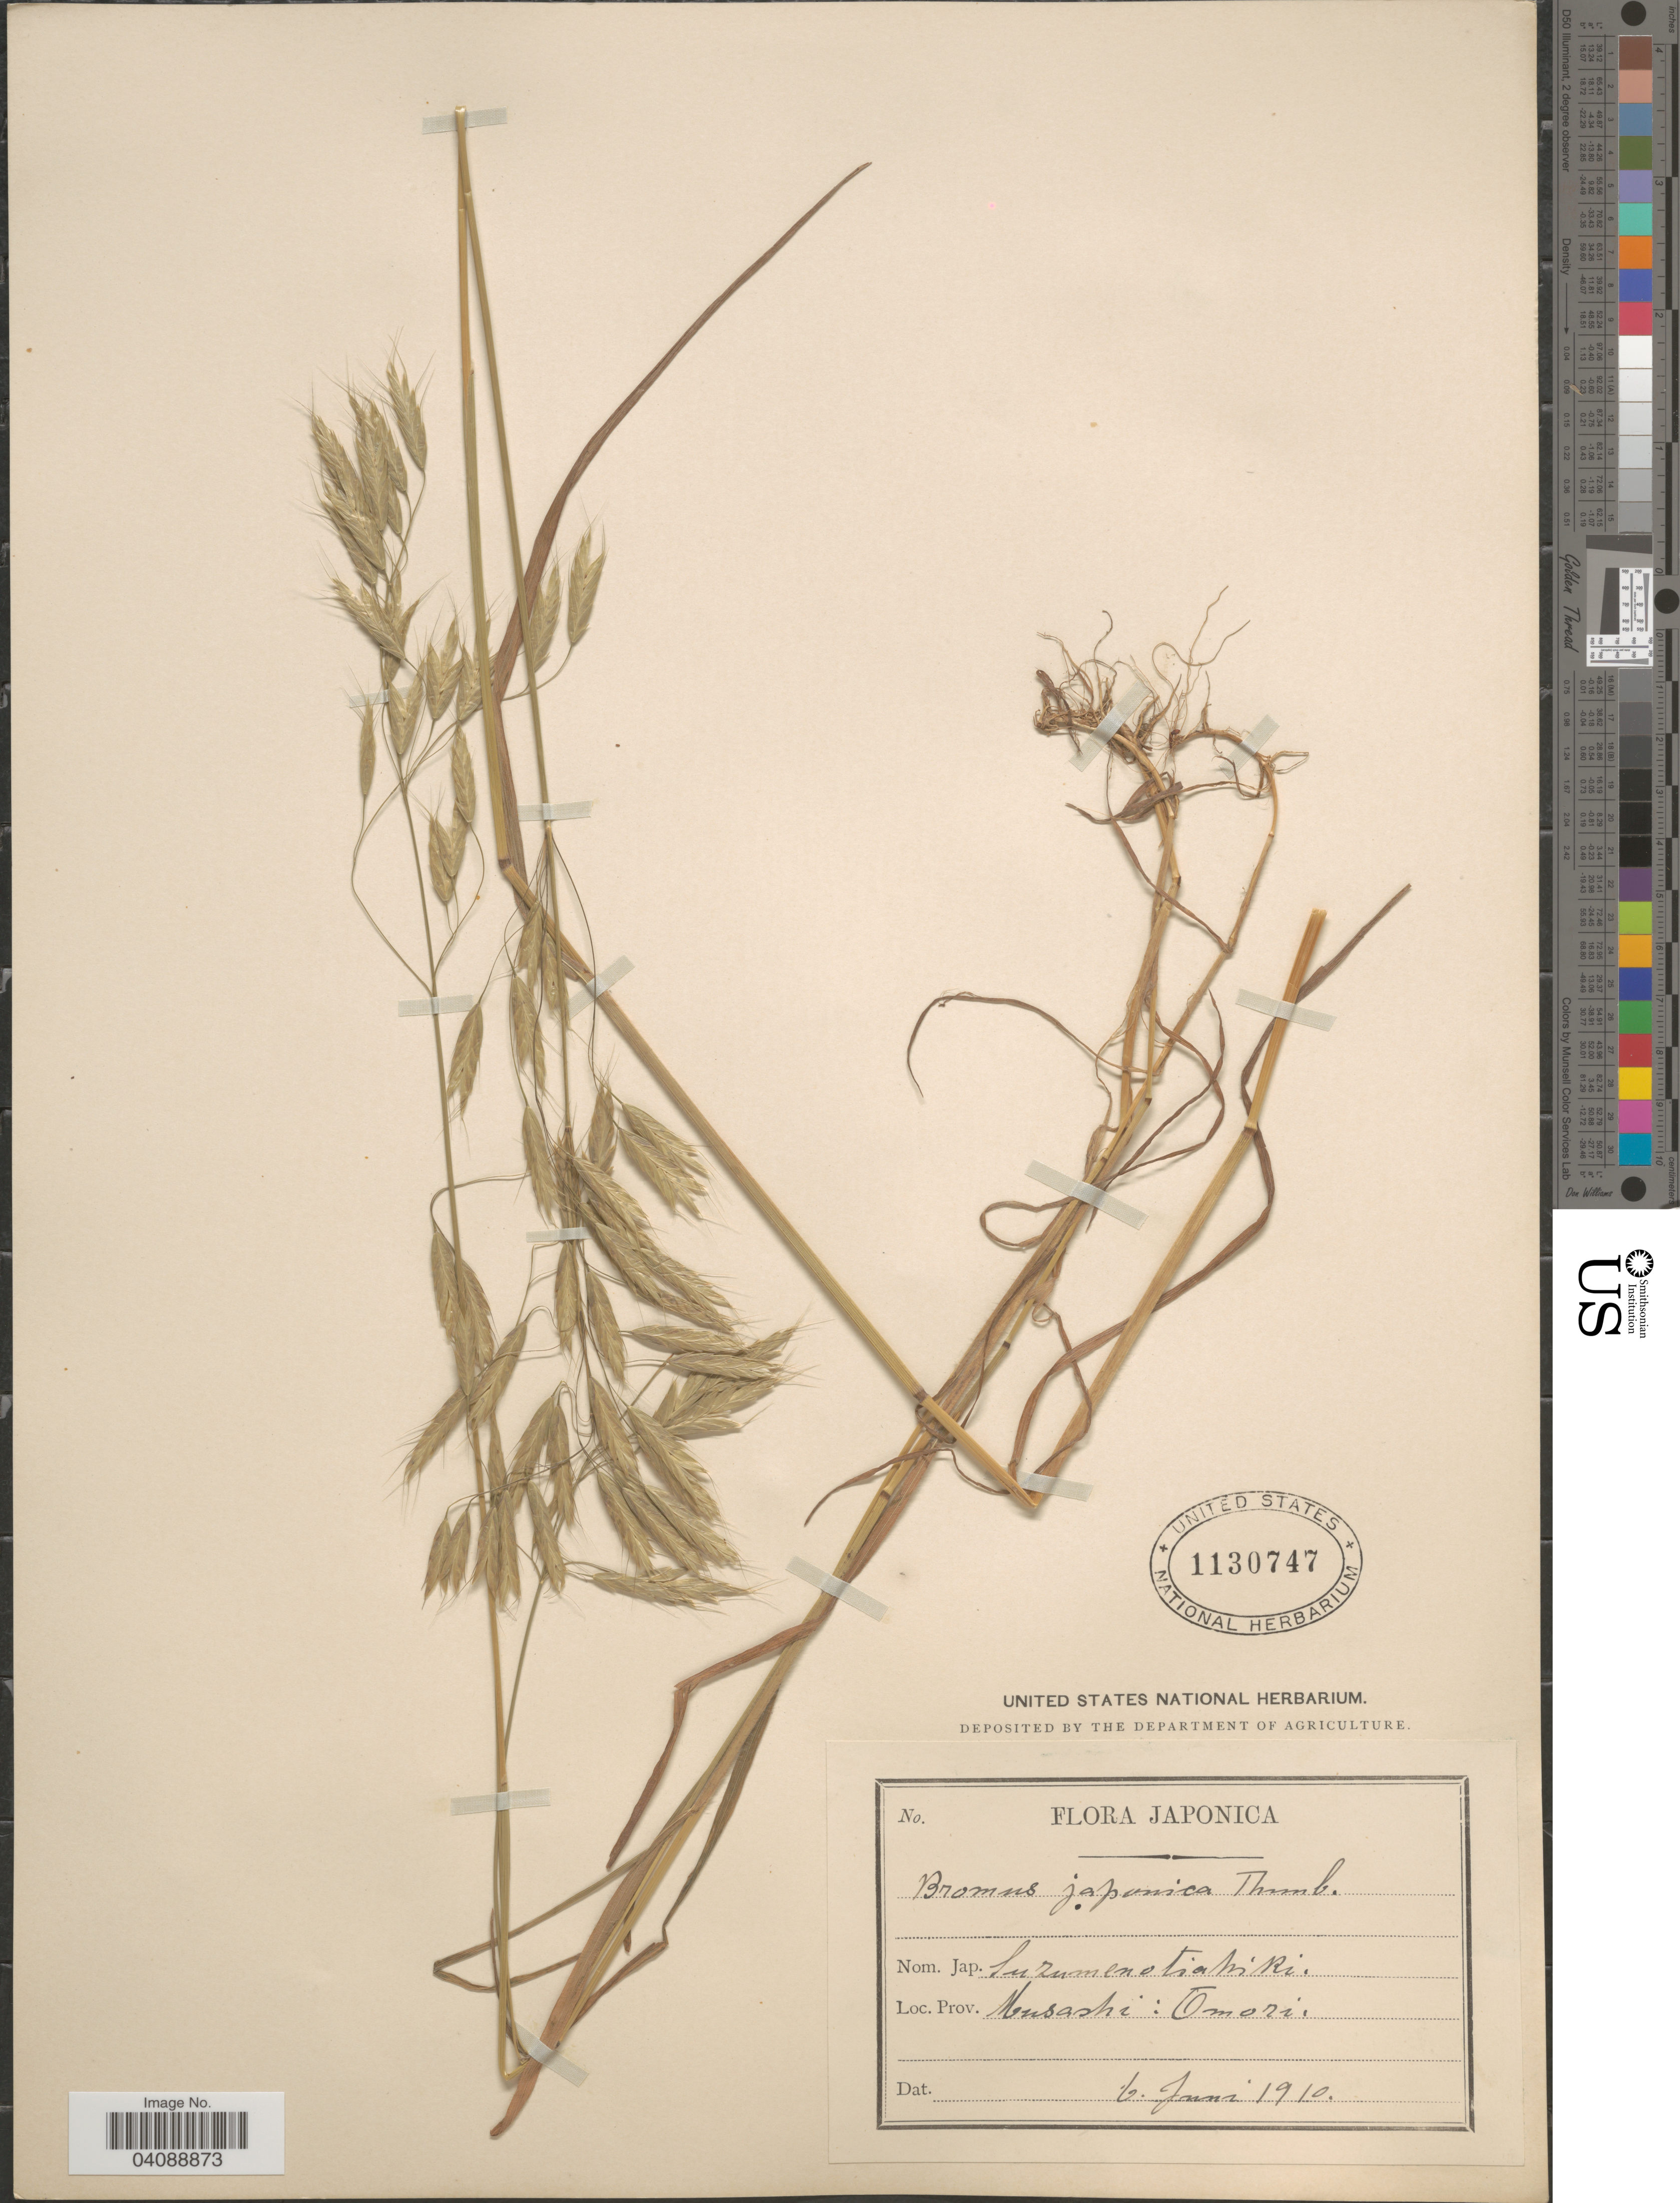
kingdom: Plantae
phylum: Tracheophyta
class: Liliopsida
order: Poales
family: Poaceae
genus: Bromus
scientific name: Bromus japonicus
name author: Houtt.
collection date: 1910-06-06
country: Japan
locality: Musashi: Omori.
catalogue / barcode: US 1130747